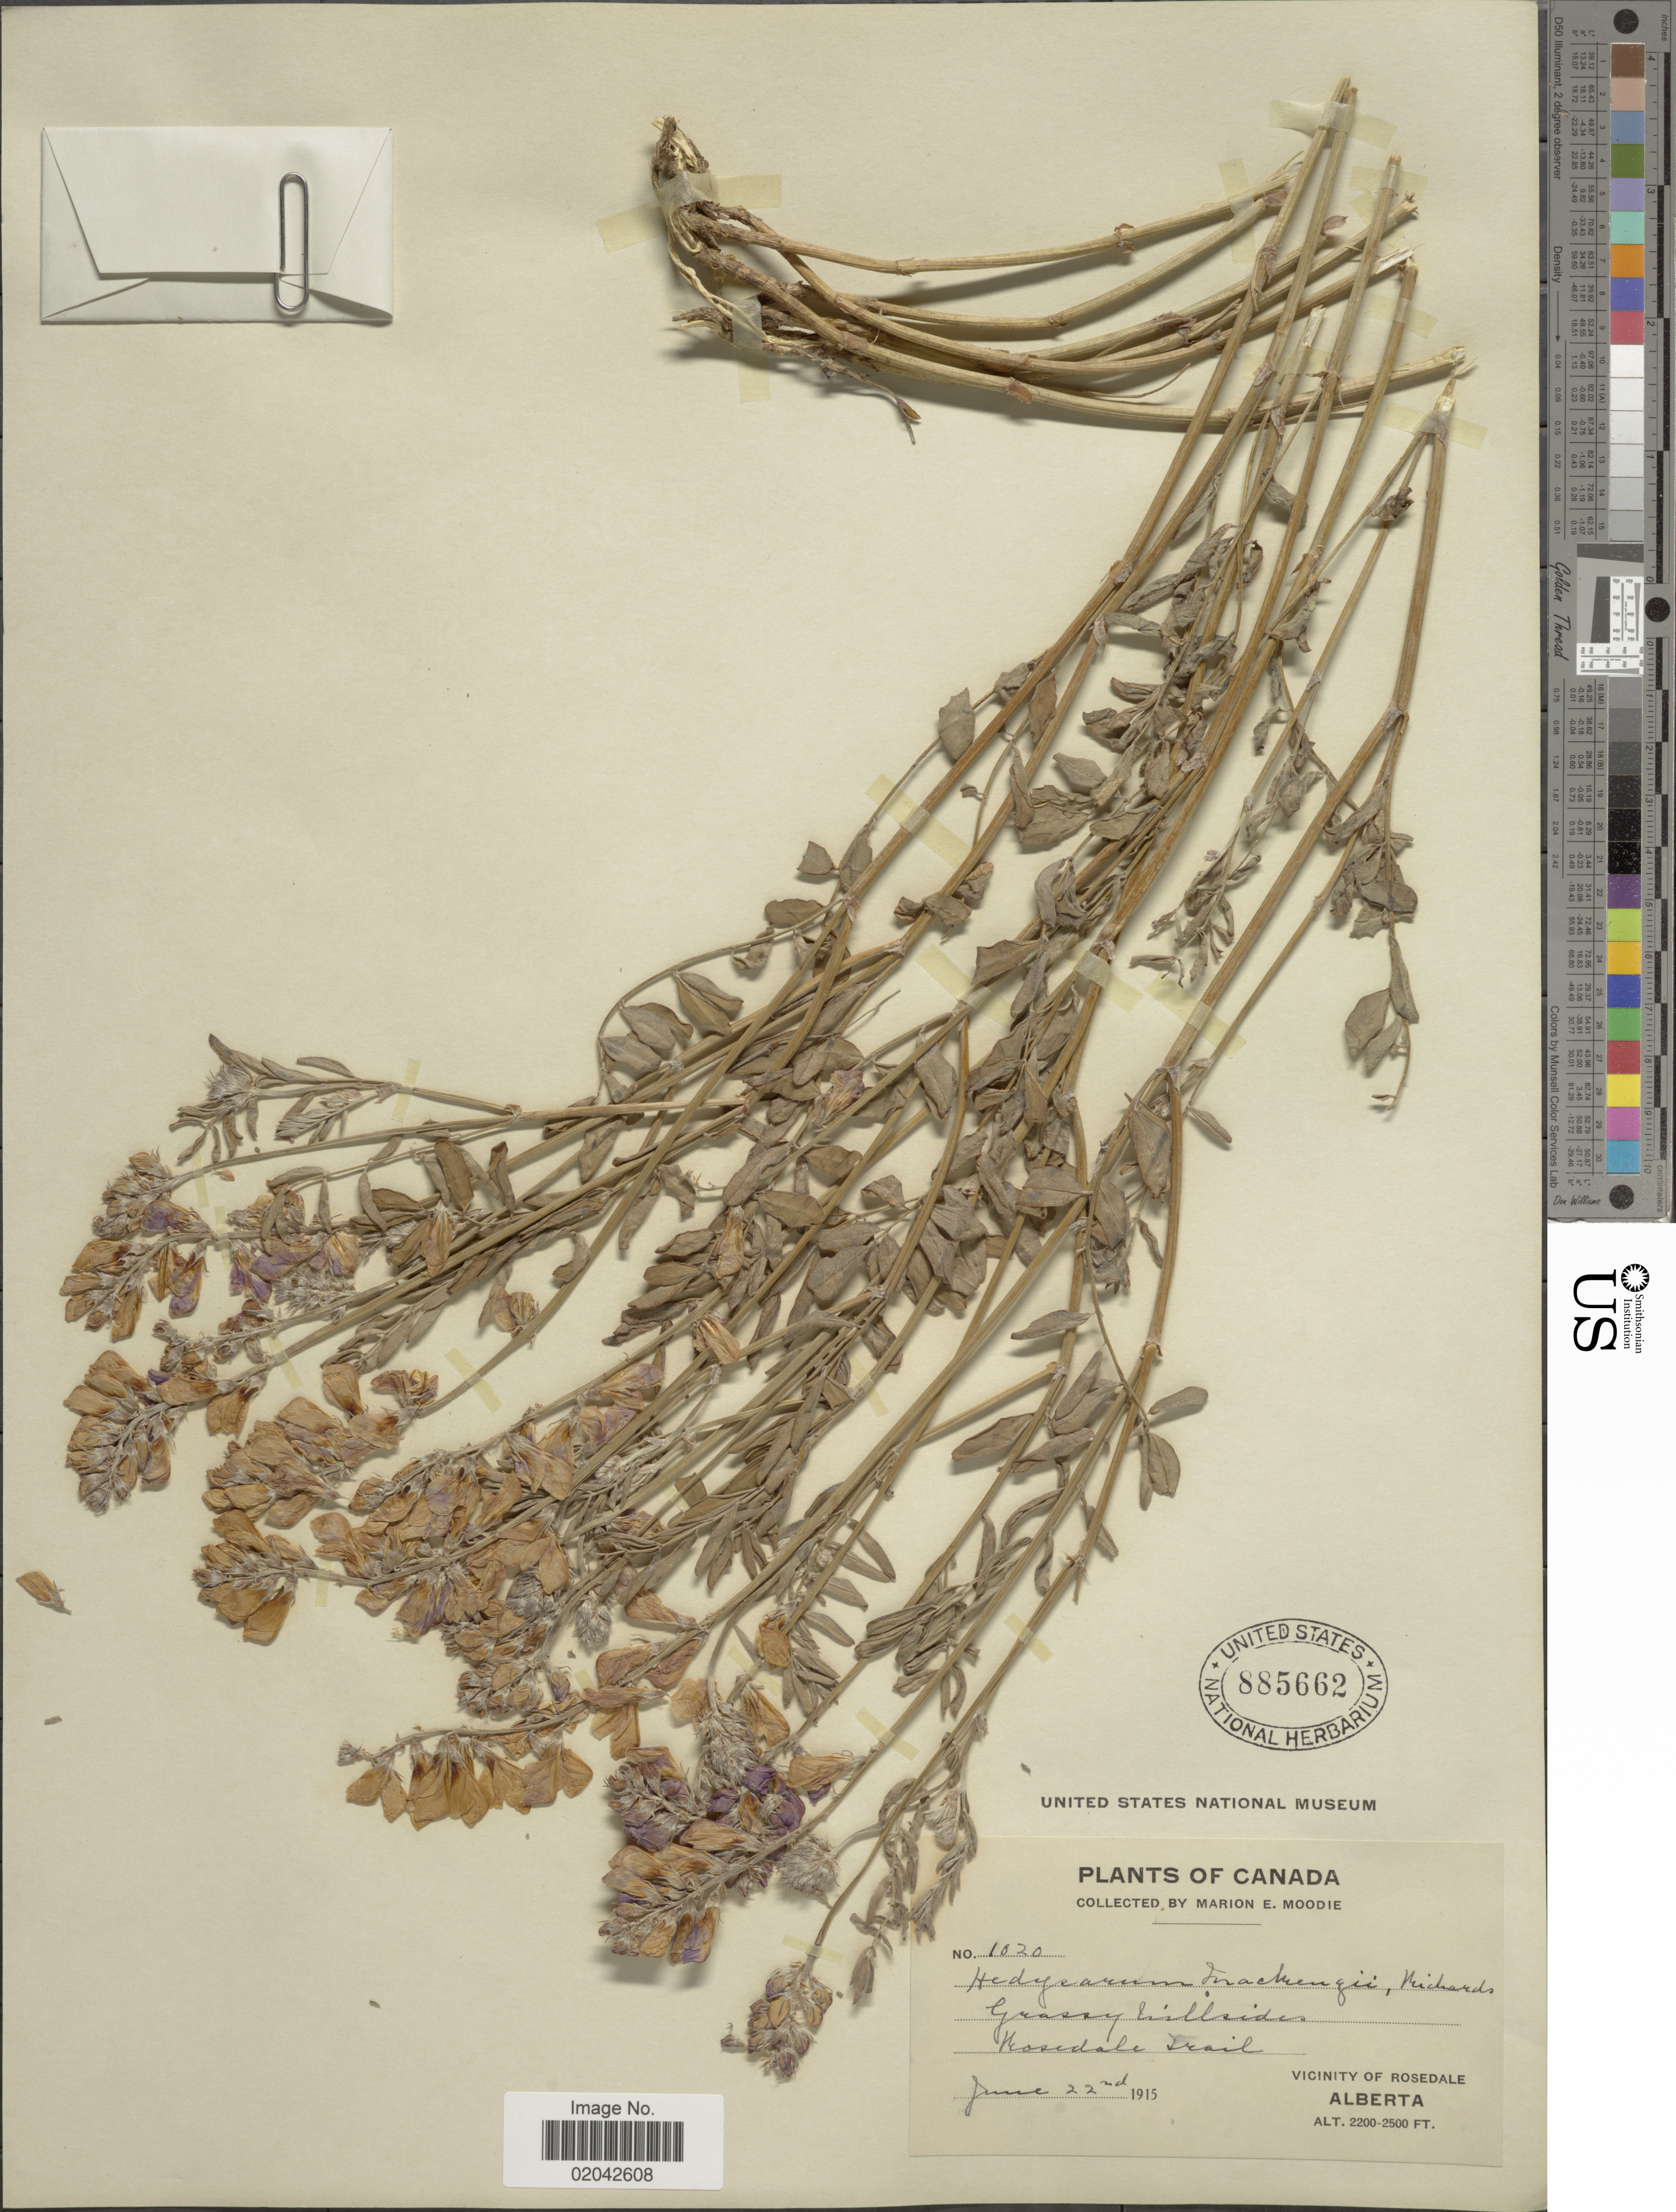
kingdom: Plantae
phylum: Tracheophyta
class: Magnoliopsida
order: Fabales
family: Fabaceae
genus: Hedysarum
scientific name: Hedysarum mackenziei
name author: Richardson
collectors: M. E. Moodie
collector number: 1020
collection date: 1915-06-22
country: Canada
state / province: Alberta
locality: Rosedale Trail, Vicinity of Rosedale.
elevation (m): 671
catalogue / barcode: US 885662